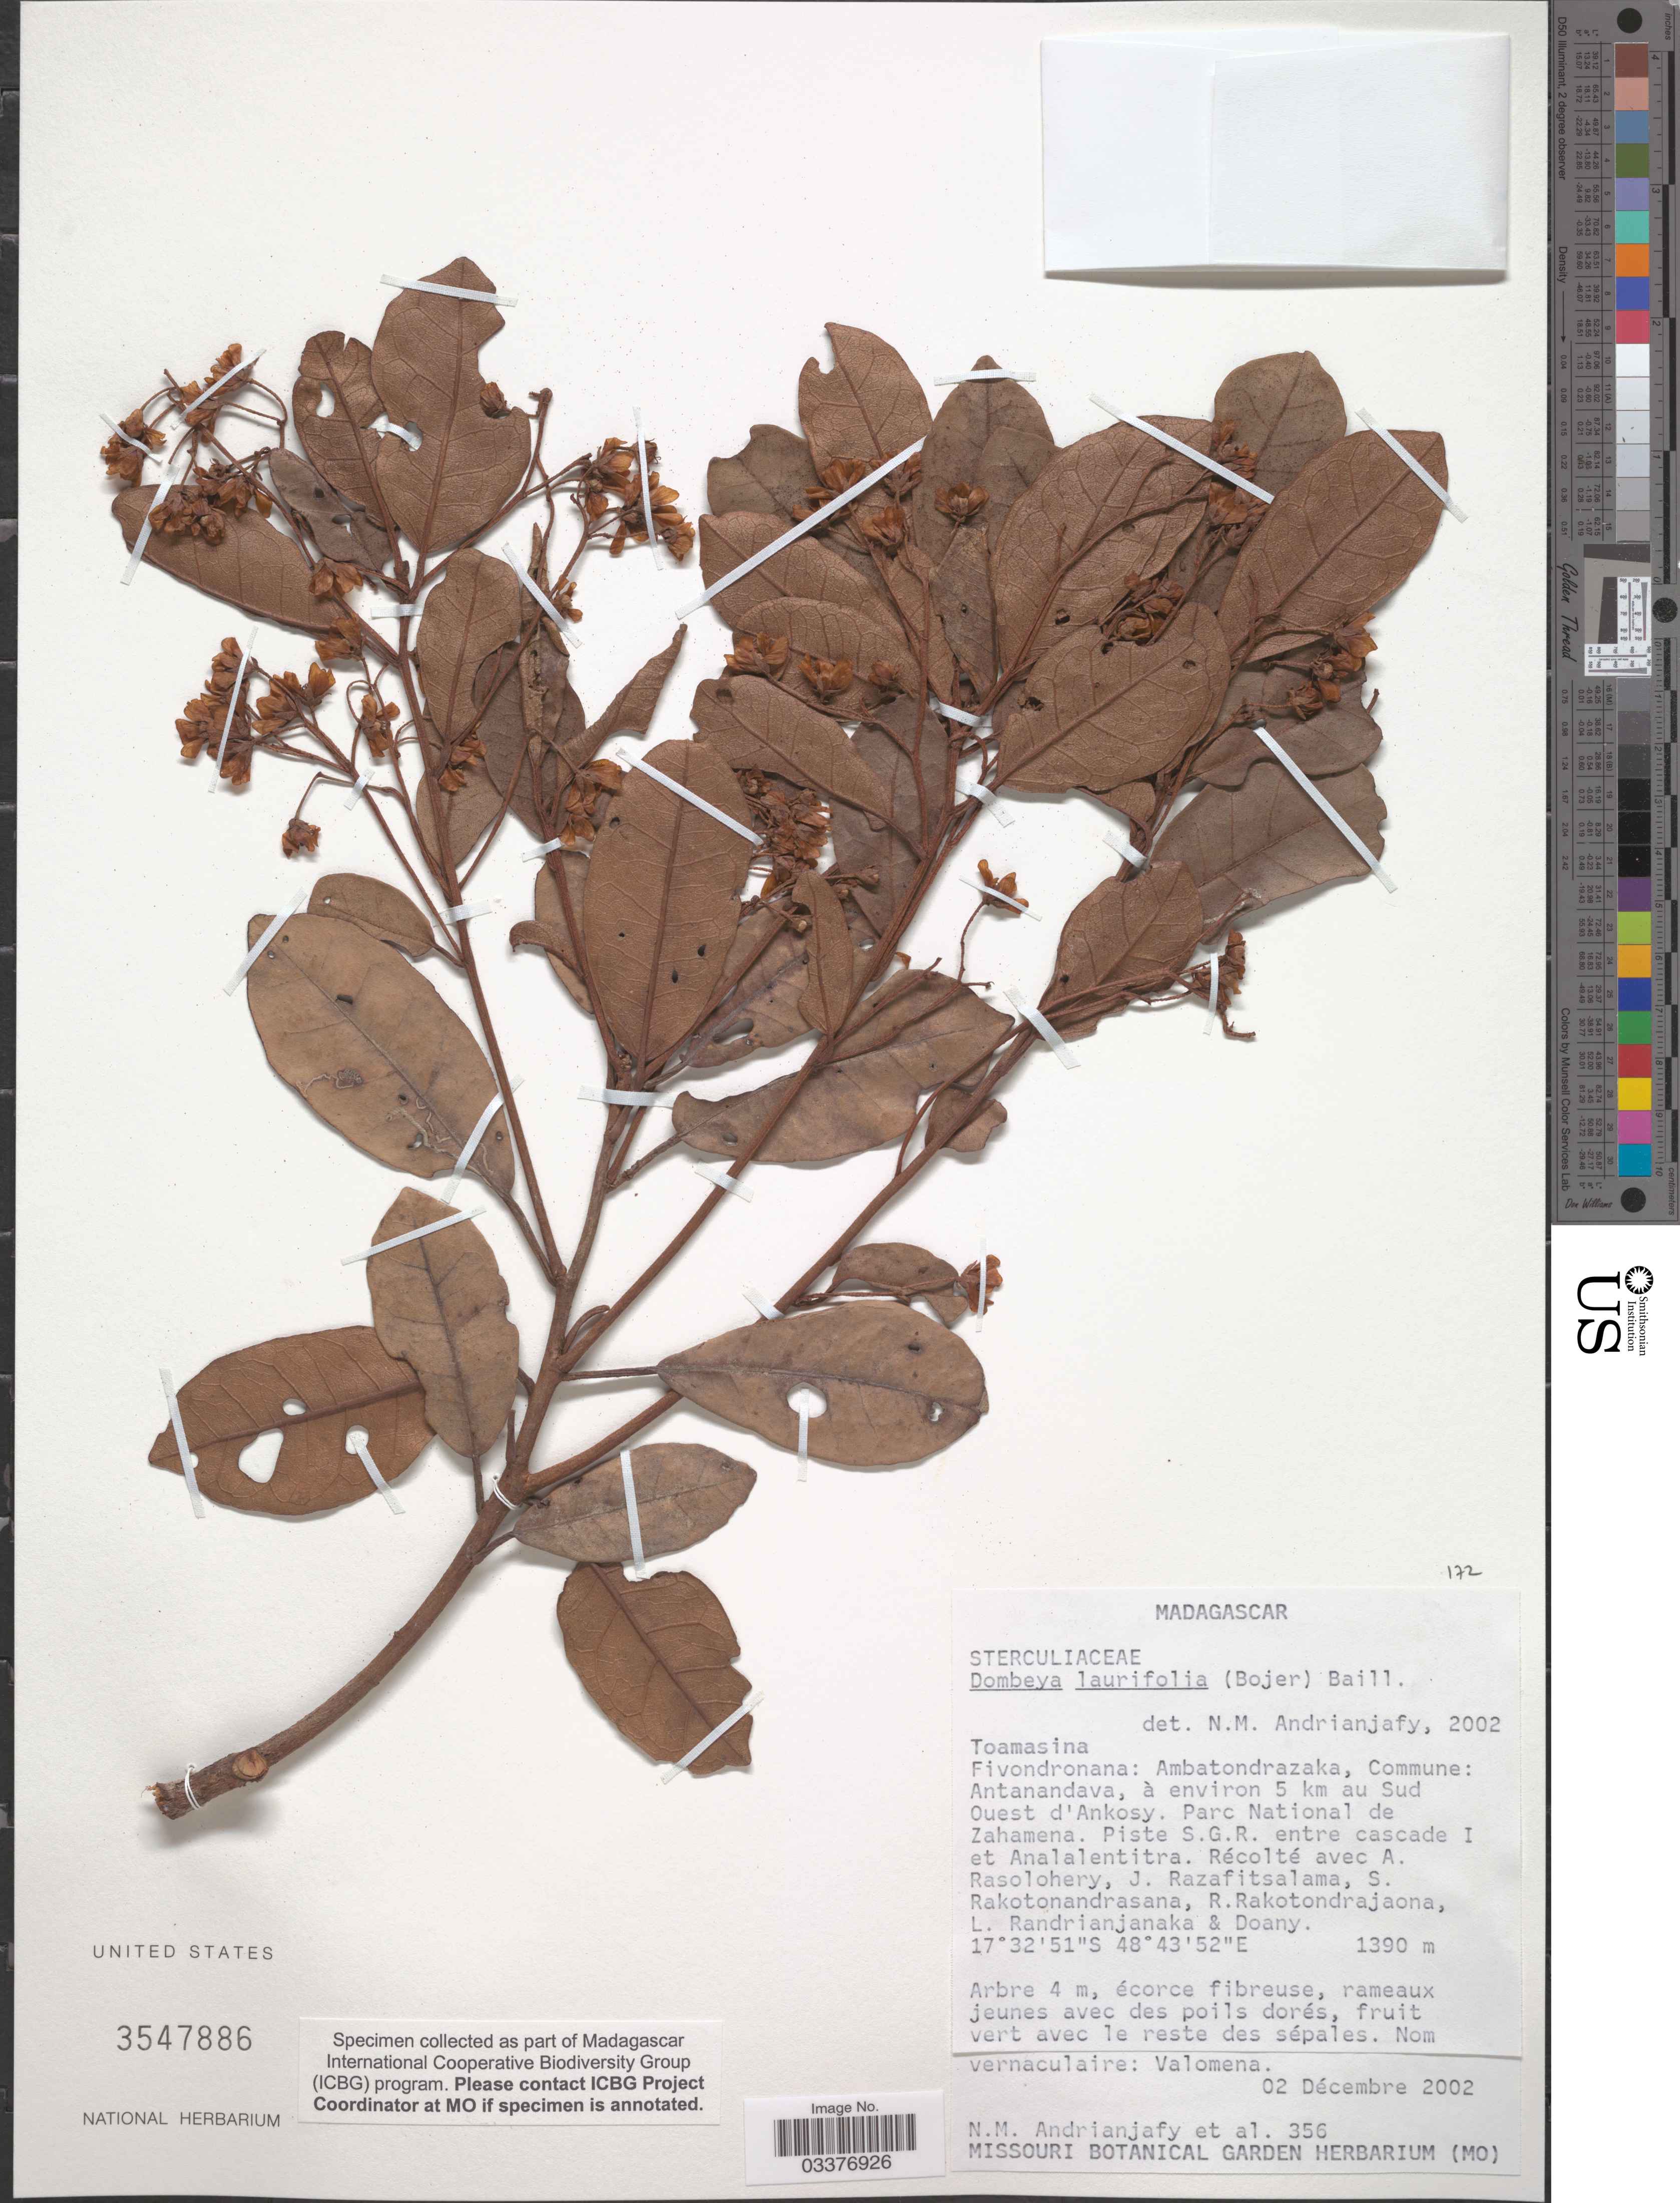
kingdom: Plantae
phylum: Tracheophyta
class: Magnoliopsida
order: Malvales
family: Malvaceae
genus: Dombeya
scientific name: Dombeya laurifolia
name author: (Bojer) Baill.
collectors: N. M. Andrianjafy, A. Rasolohery, J. Razafitsalama, S. Rakotonandrasana & et al.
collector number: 356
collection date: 2002-12-02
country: Madagascar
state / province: Alaotra Mangoro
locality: Fivondronana: Ambatondrazaka, Commune: Antanandava, à environ 5 km au Sud Ouest d'Ankosy. Parc National de Zahamena. Piste S.G.R. entre cascade I et Analalentitra.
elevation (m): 1390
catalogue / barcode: US 3547886